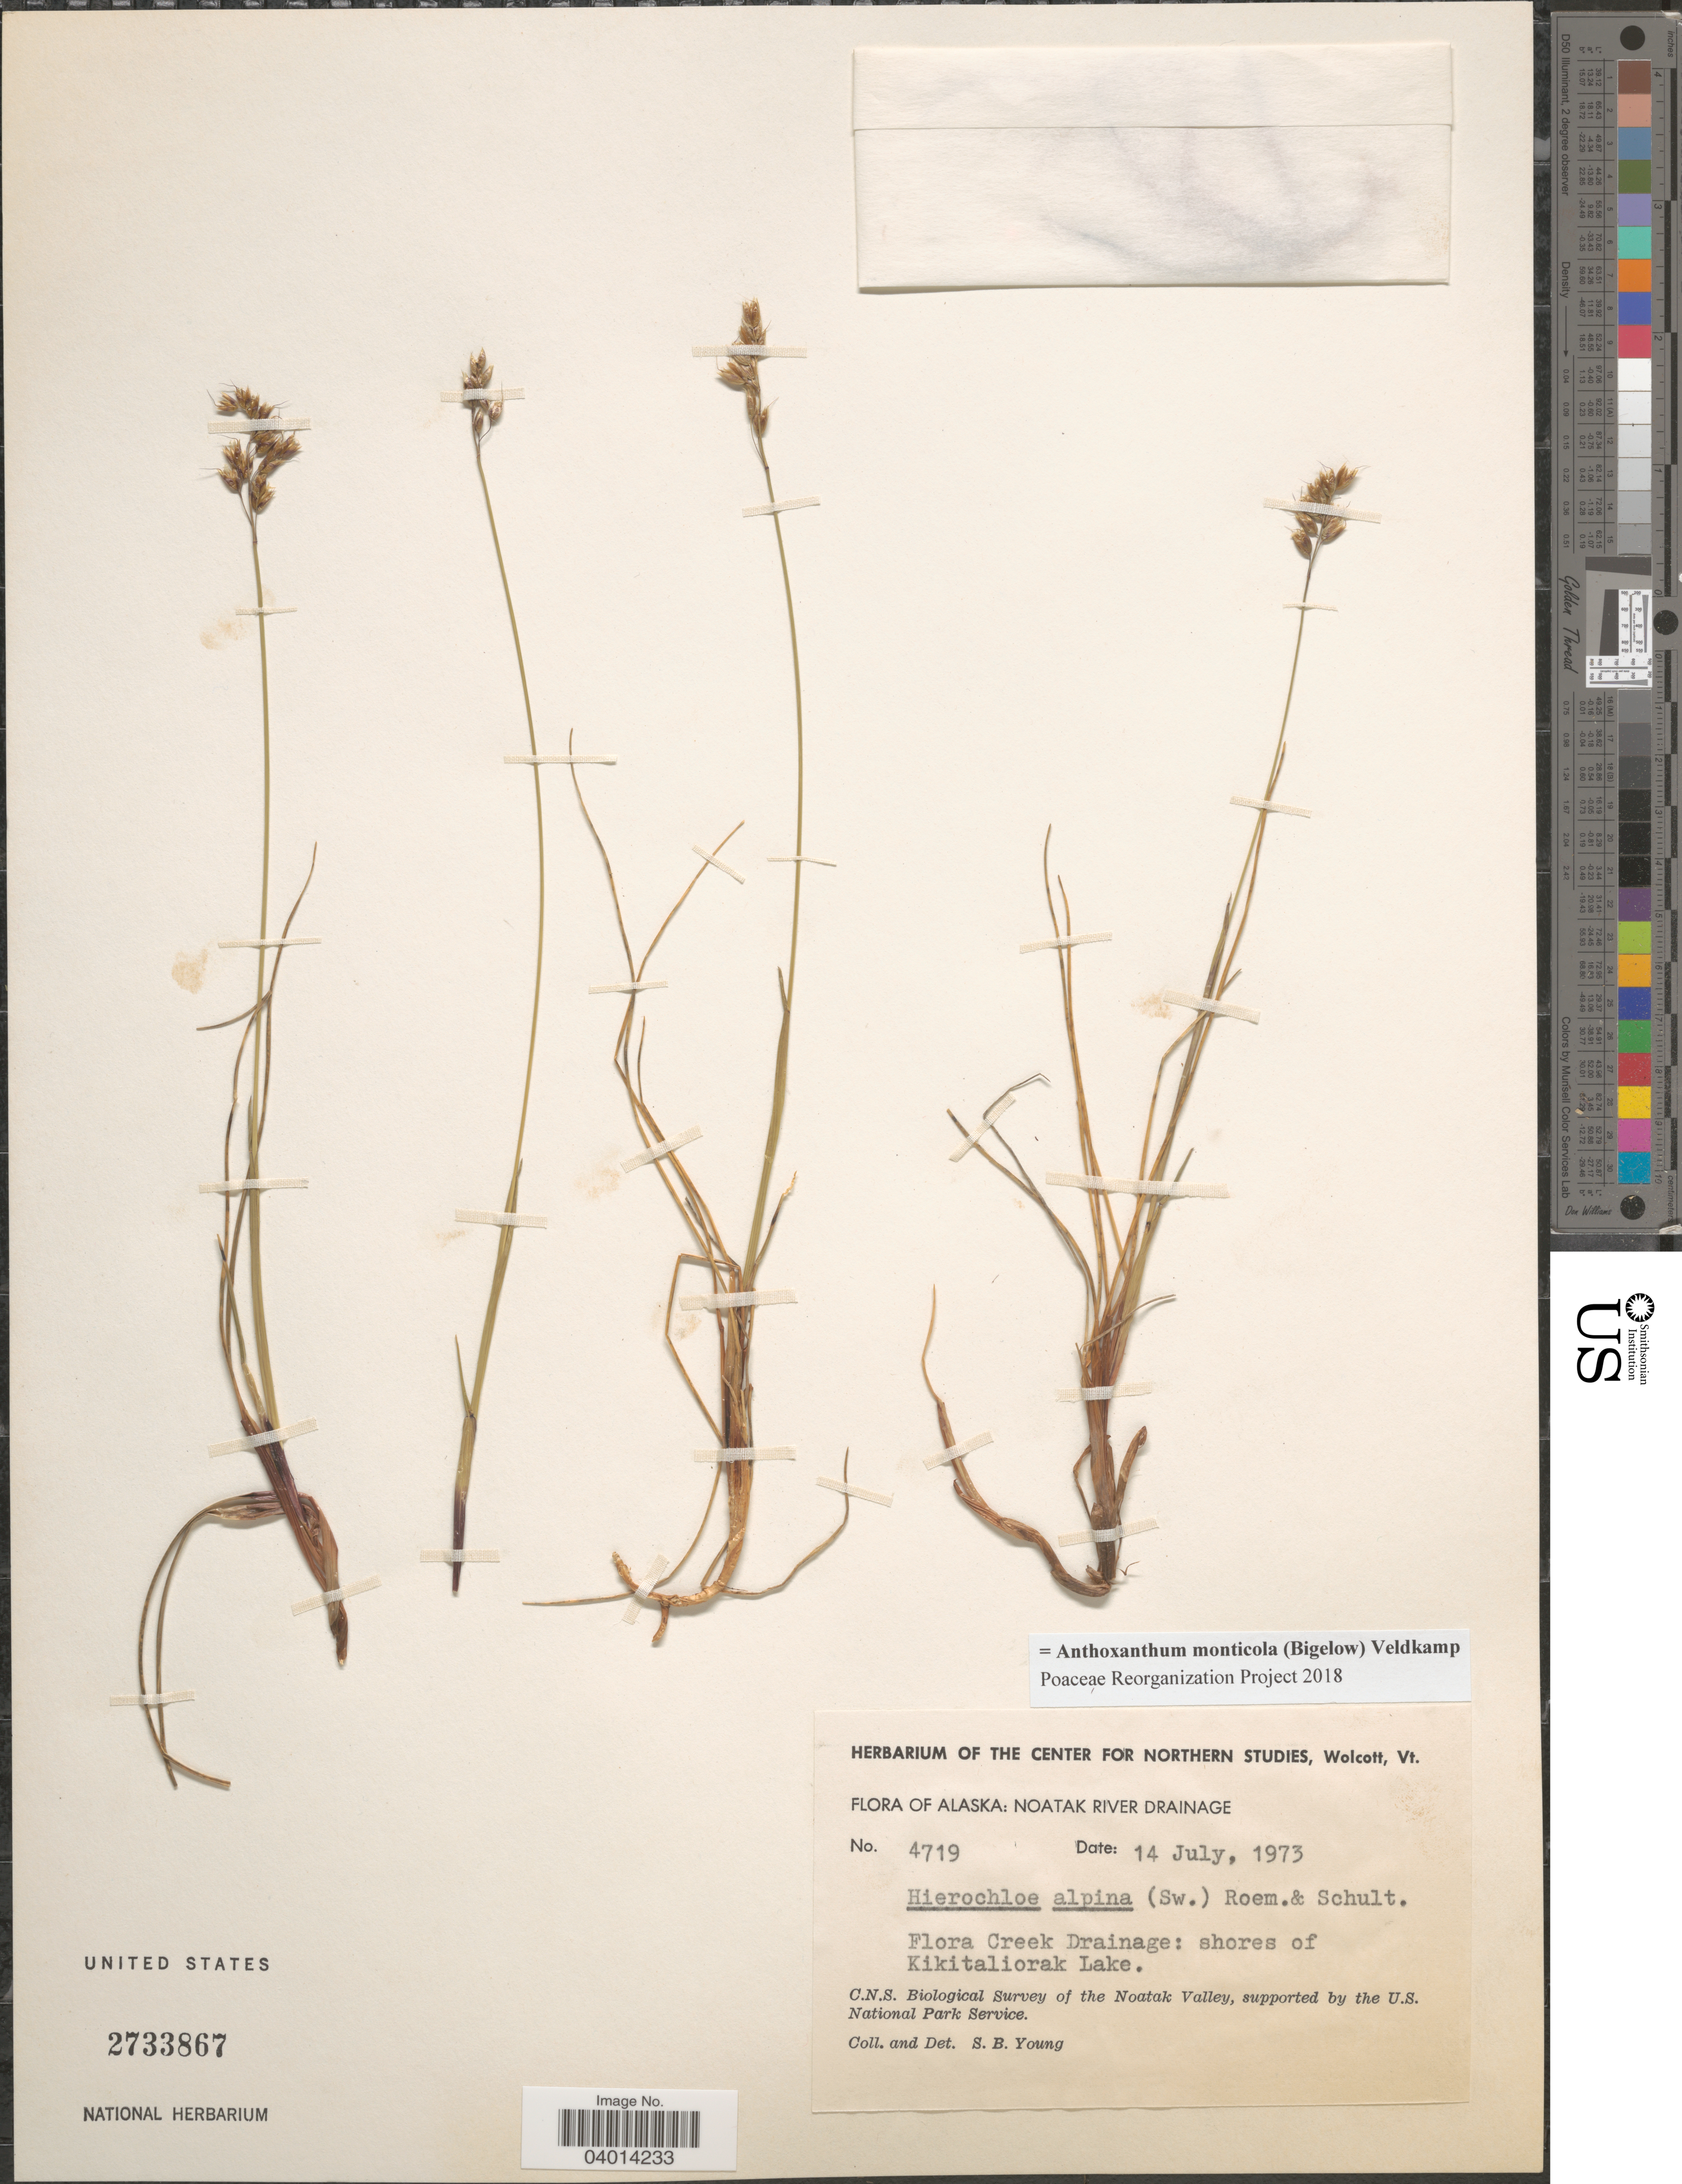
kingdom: Plantae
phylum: Tracheophyta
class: Liliopsida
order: Poales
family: Poaceae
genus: Anthoxanthum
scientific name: Anthoxanthum monticola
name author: (Bigelow) Veldkamp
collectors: S. Young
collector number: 4719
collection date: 1973-07-14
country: United States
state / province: Alaska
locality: Noatak River Drainage. Flora Creek Drainage: shores of Kikitaliorak Lake.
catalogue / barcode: US 2733867